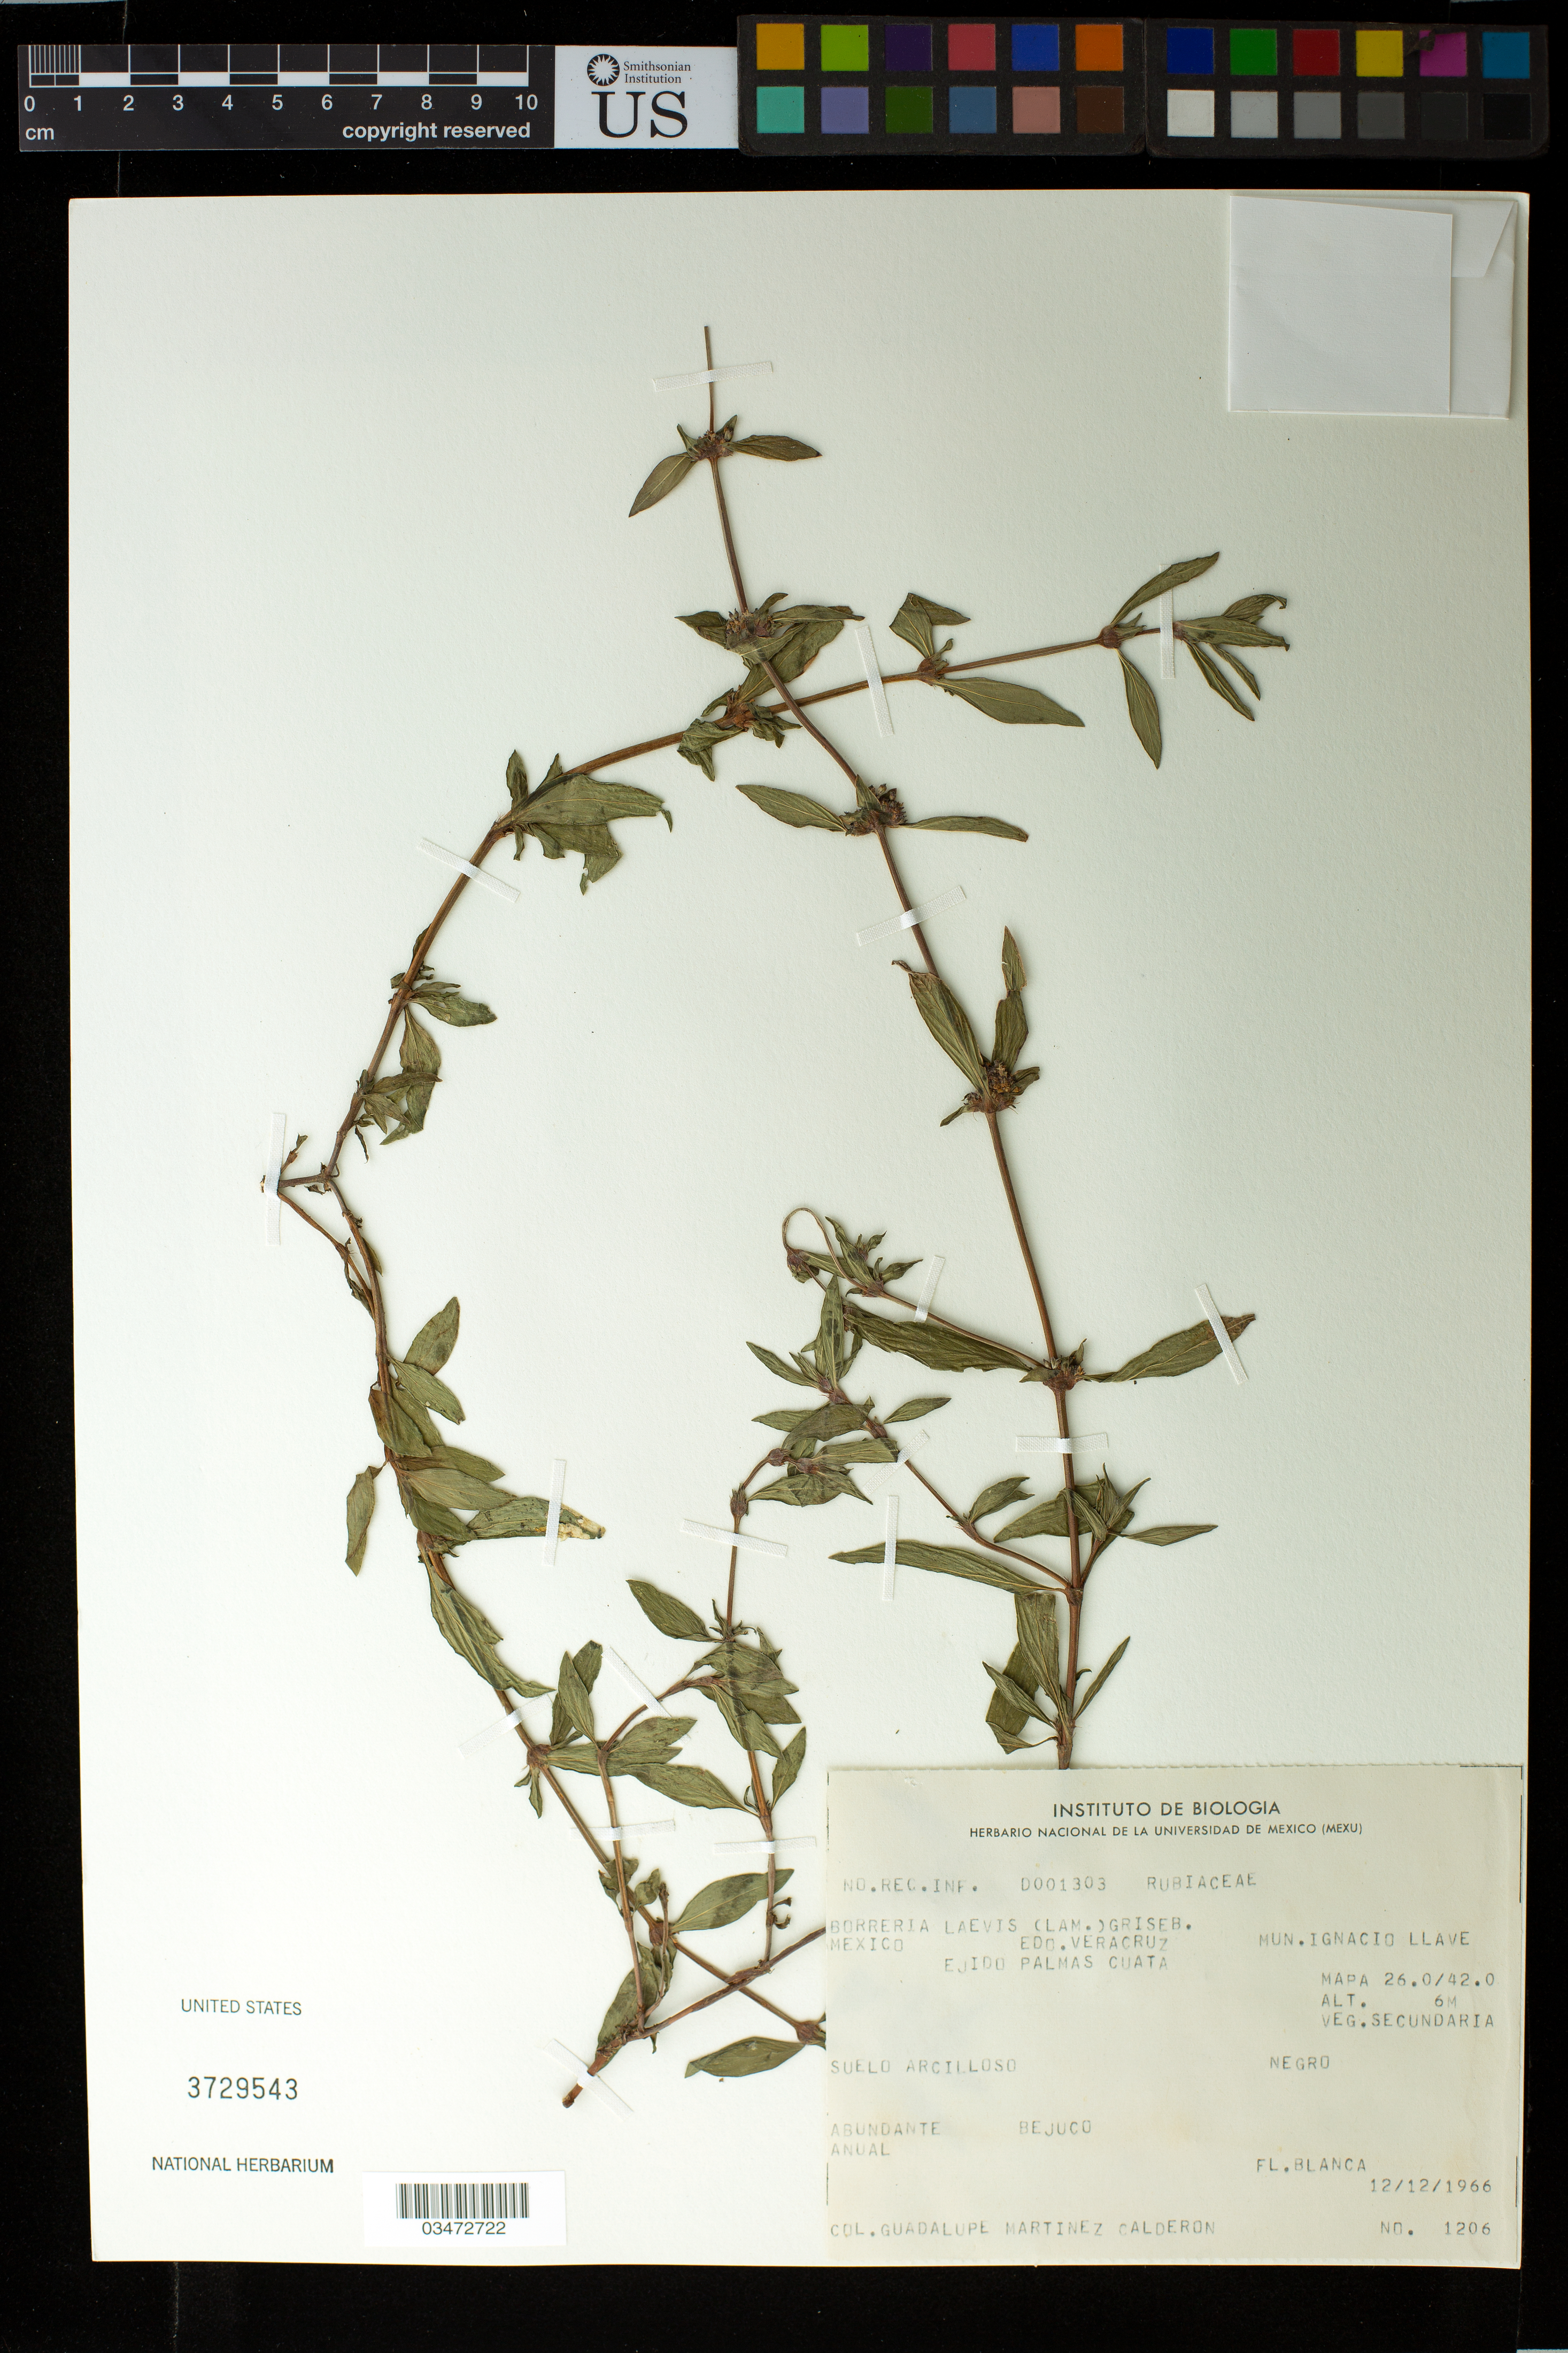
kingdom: Plantae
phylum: Tracheophyta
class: Magnoliopsida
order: Gentianales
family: Rubiaceae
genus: Borreria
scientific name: Borreria laevis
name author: (Lam.) Griseb.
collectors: G. Martinez-C.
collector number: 1206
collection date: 1966-12-12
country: Mexico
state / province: Veracruz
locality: Veracruz, Mun. Ignacio Llave, Ejido Palmas Cuata, veg. secundaria, Acahual, Suelo Arcilloso Negro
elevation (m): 6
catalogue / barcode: US 3729543